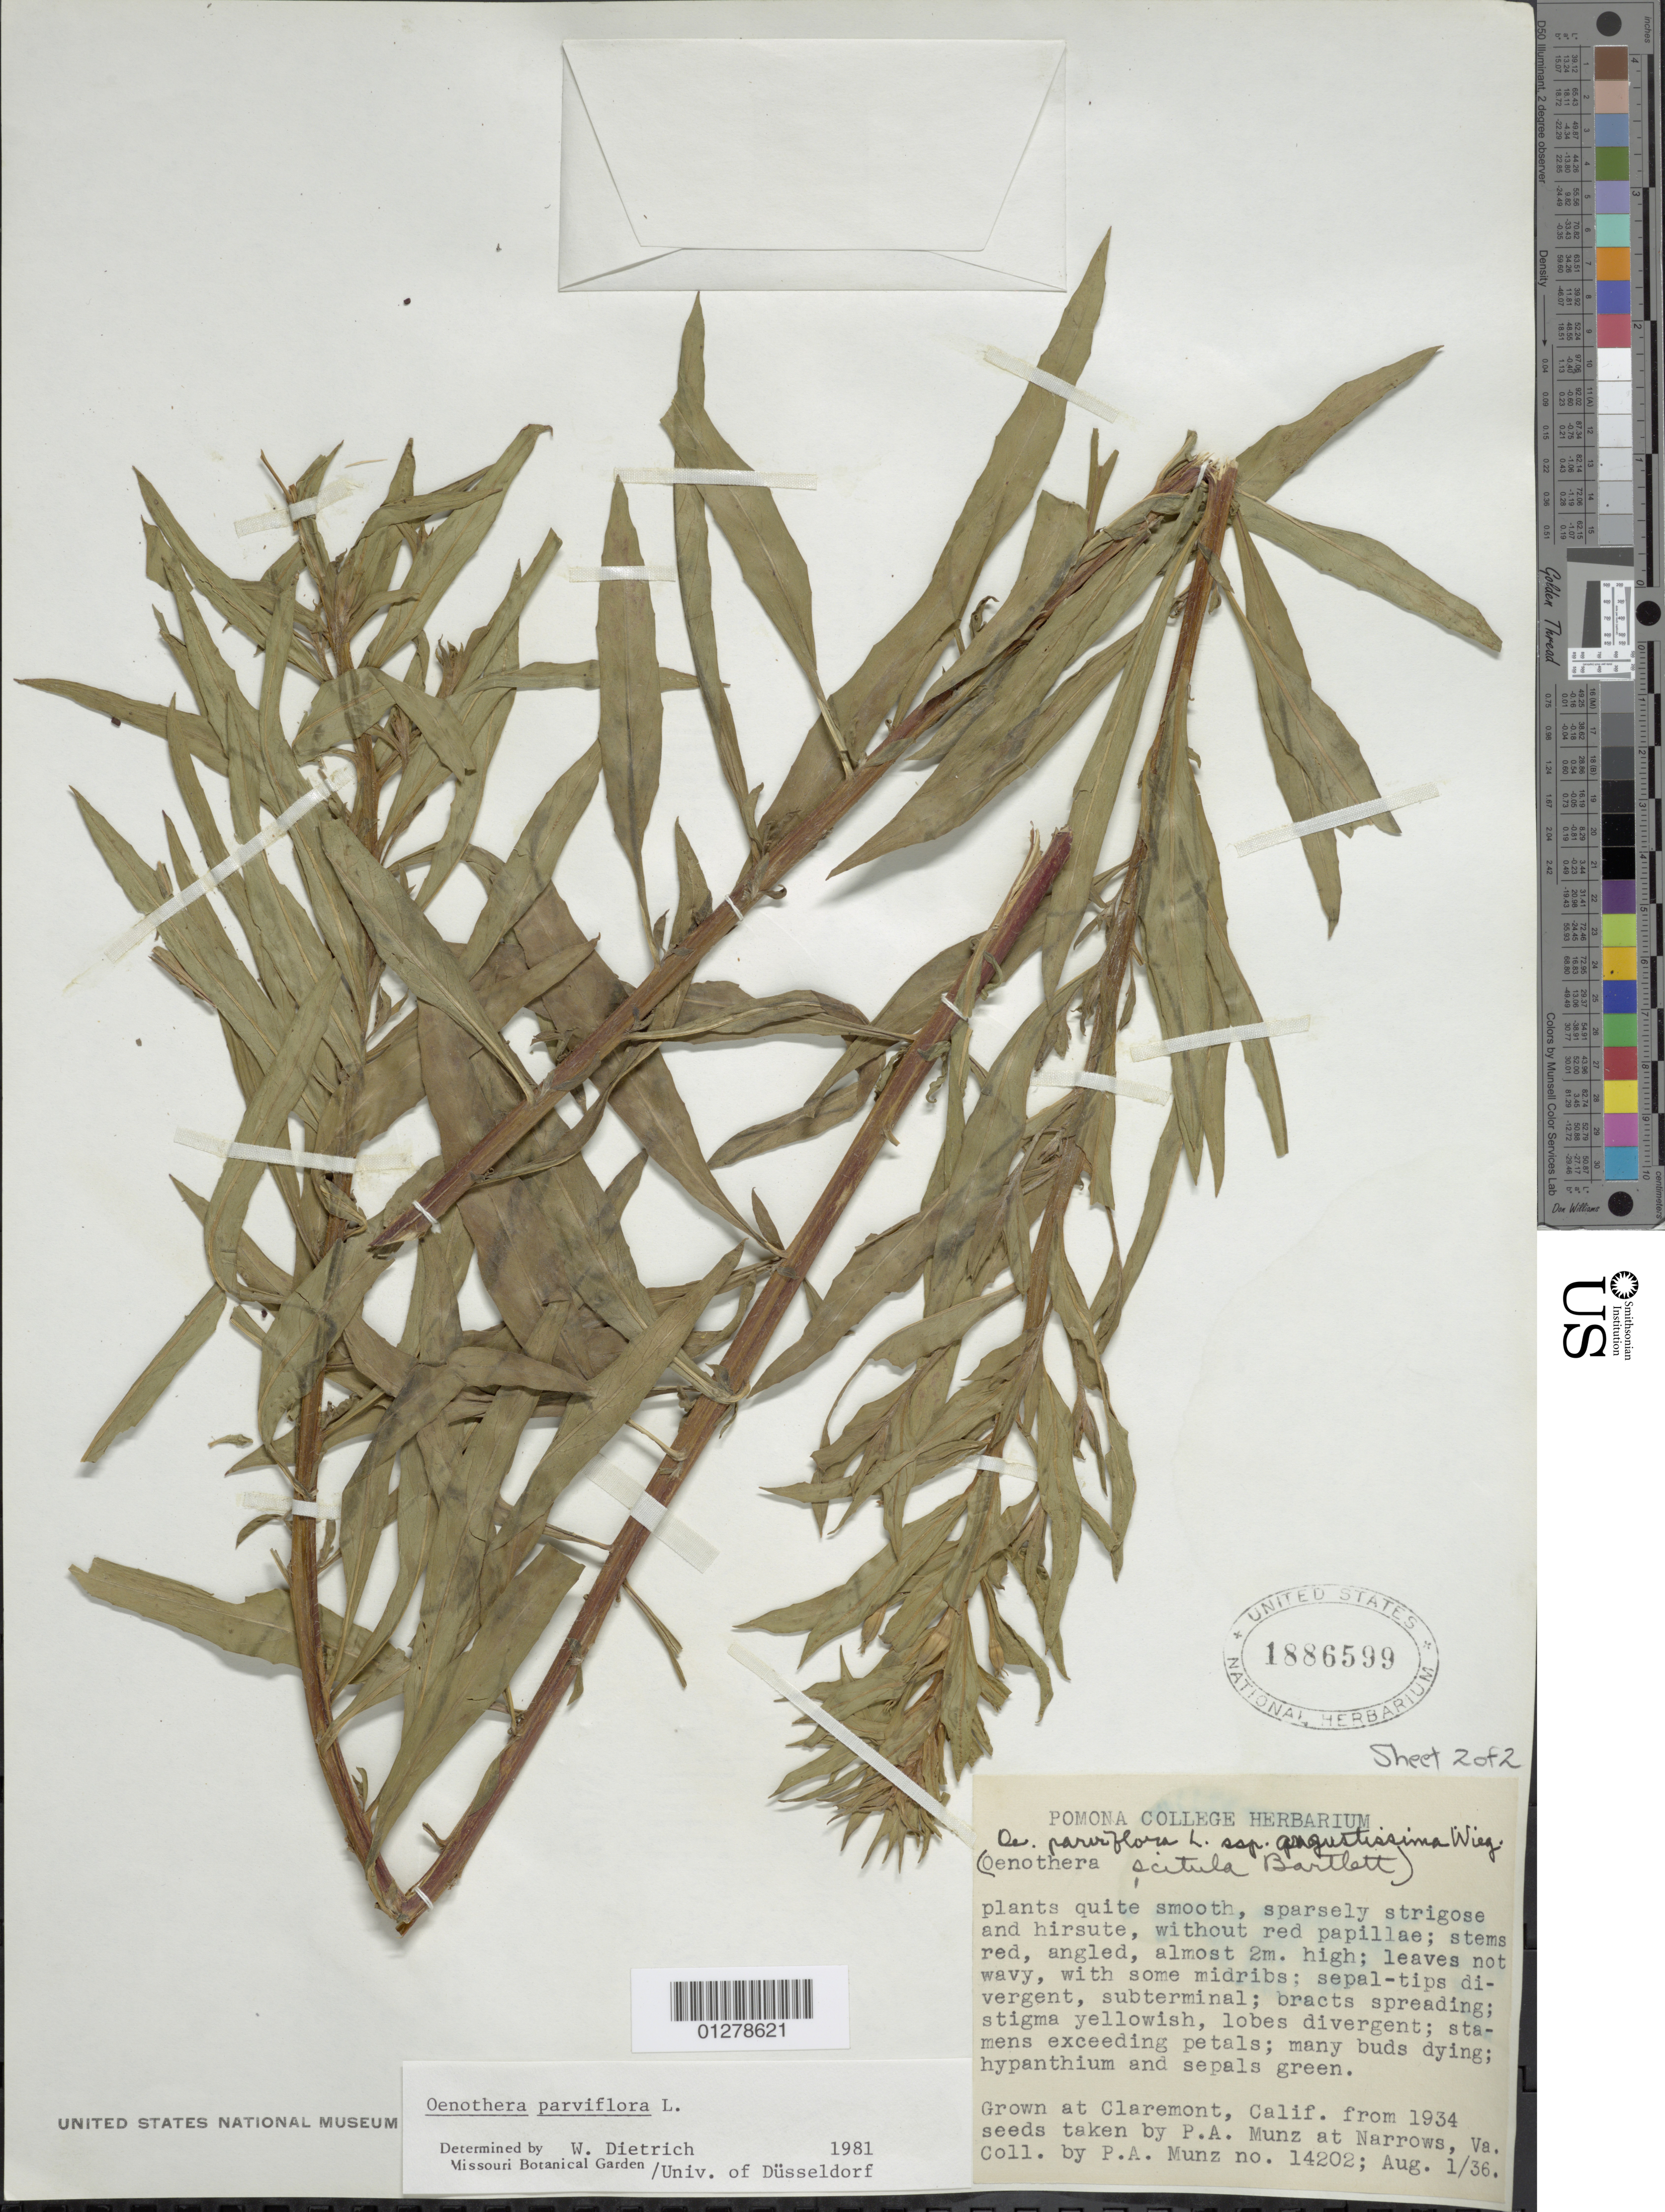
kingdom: Plantae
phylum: Tracheophyta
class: Magnoliopsida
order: Myrtales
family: Onagraceae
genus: Oenothera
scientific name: Oenothera parviflora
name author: L.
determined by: Dietrich, W.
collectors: P. A. Munz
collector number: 14202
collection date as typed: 01 Aug 1936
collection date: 1936-08-01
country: United States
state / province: California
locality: Cultivated from seed at Claremont, California, USA.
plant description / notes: Grown from 1934 seeds taken by Munz at Narrows, VA.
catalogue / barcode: US 1886599